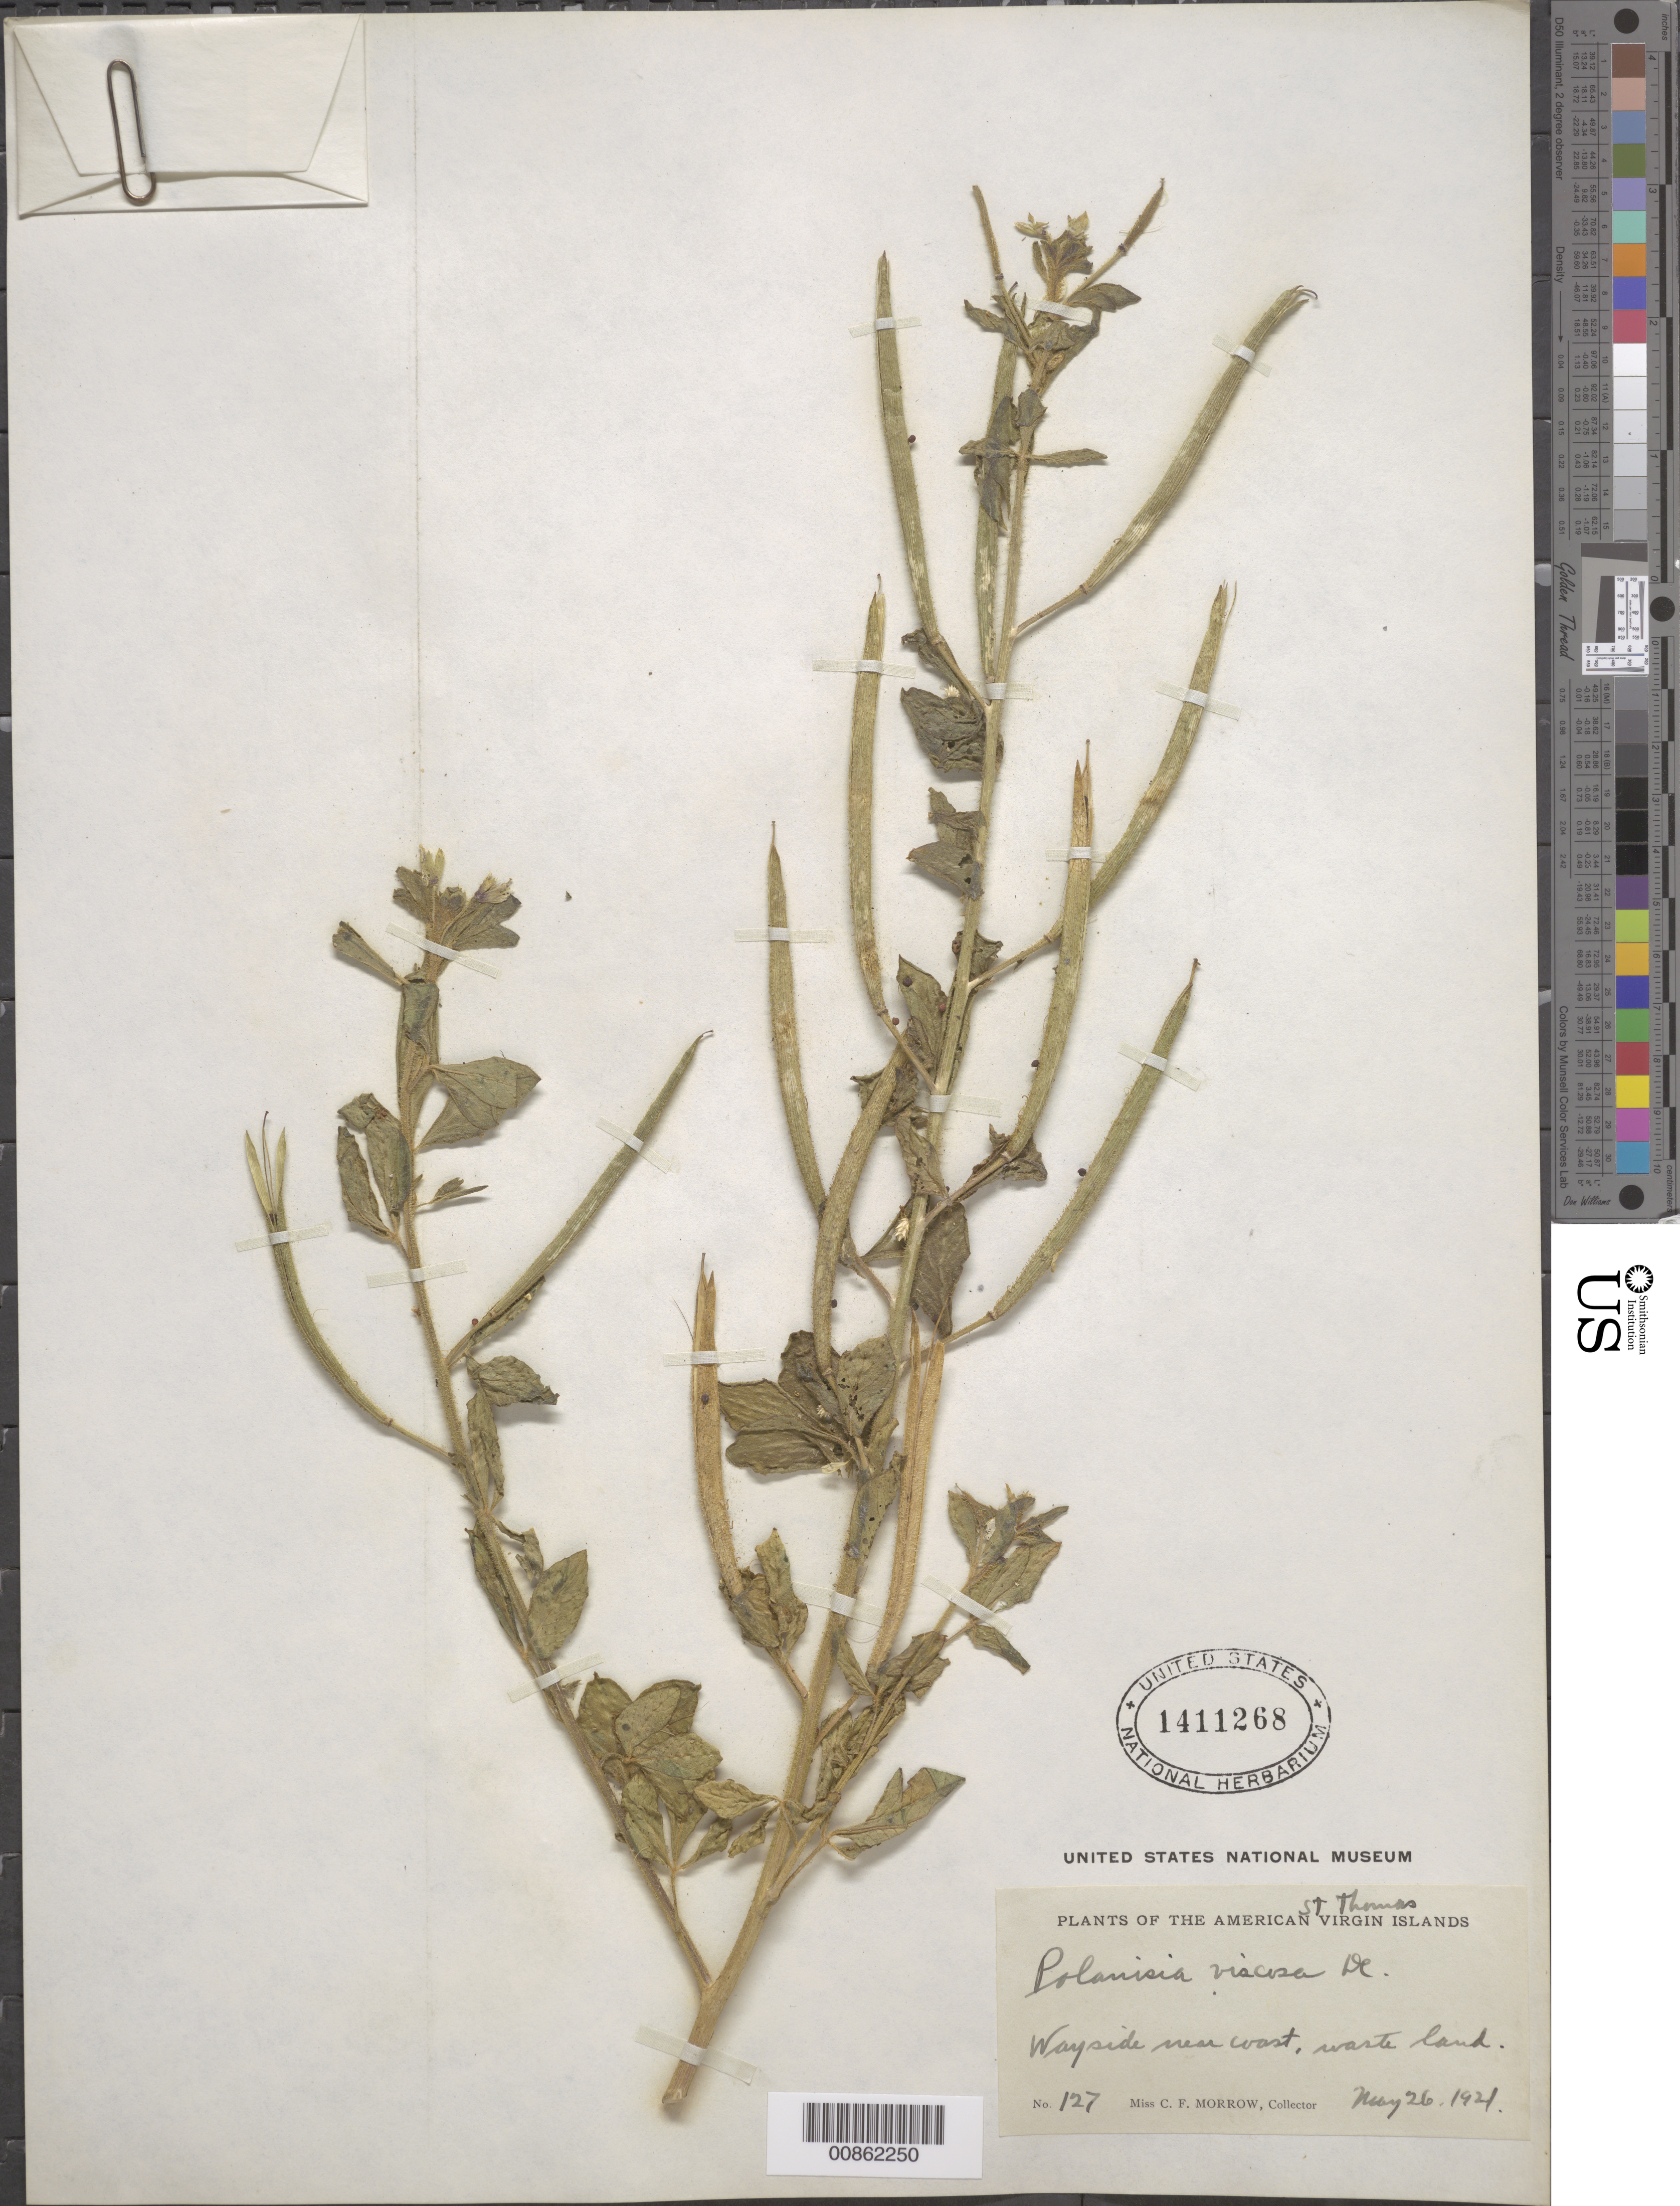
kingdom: Plantae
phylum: Tracheophyta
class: Magnoliopsida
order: Brassicales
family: Cleomaceae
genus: Arivela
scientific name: Arivela viscosa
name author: (L.) Raf.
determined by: Strong, M. T., (US), Smithsonian Institution - National Museum of Natural History (UNITED STATES)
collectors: C. Morrow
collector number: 127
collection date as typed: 26 May 1921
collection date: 1921-05-26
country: U.S. Virgin Islands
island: St. Thomas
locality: St. Thomas. Wayside near coast.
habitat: Waste land.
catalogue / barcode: US 1411268